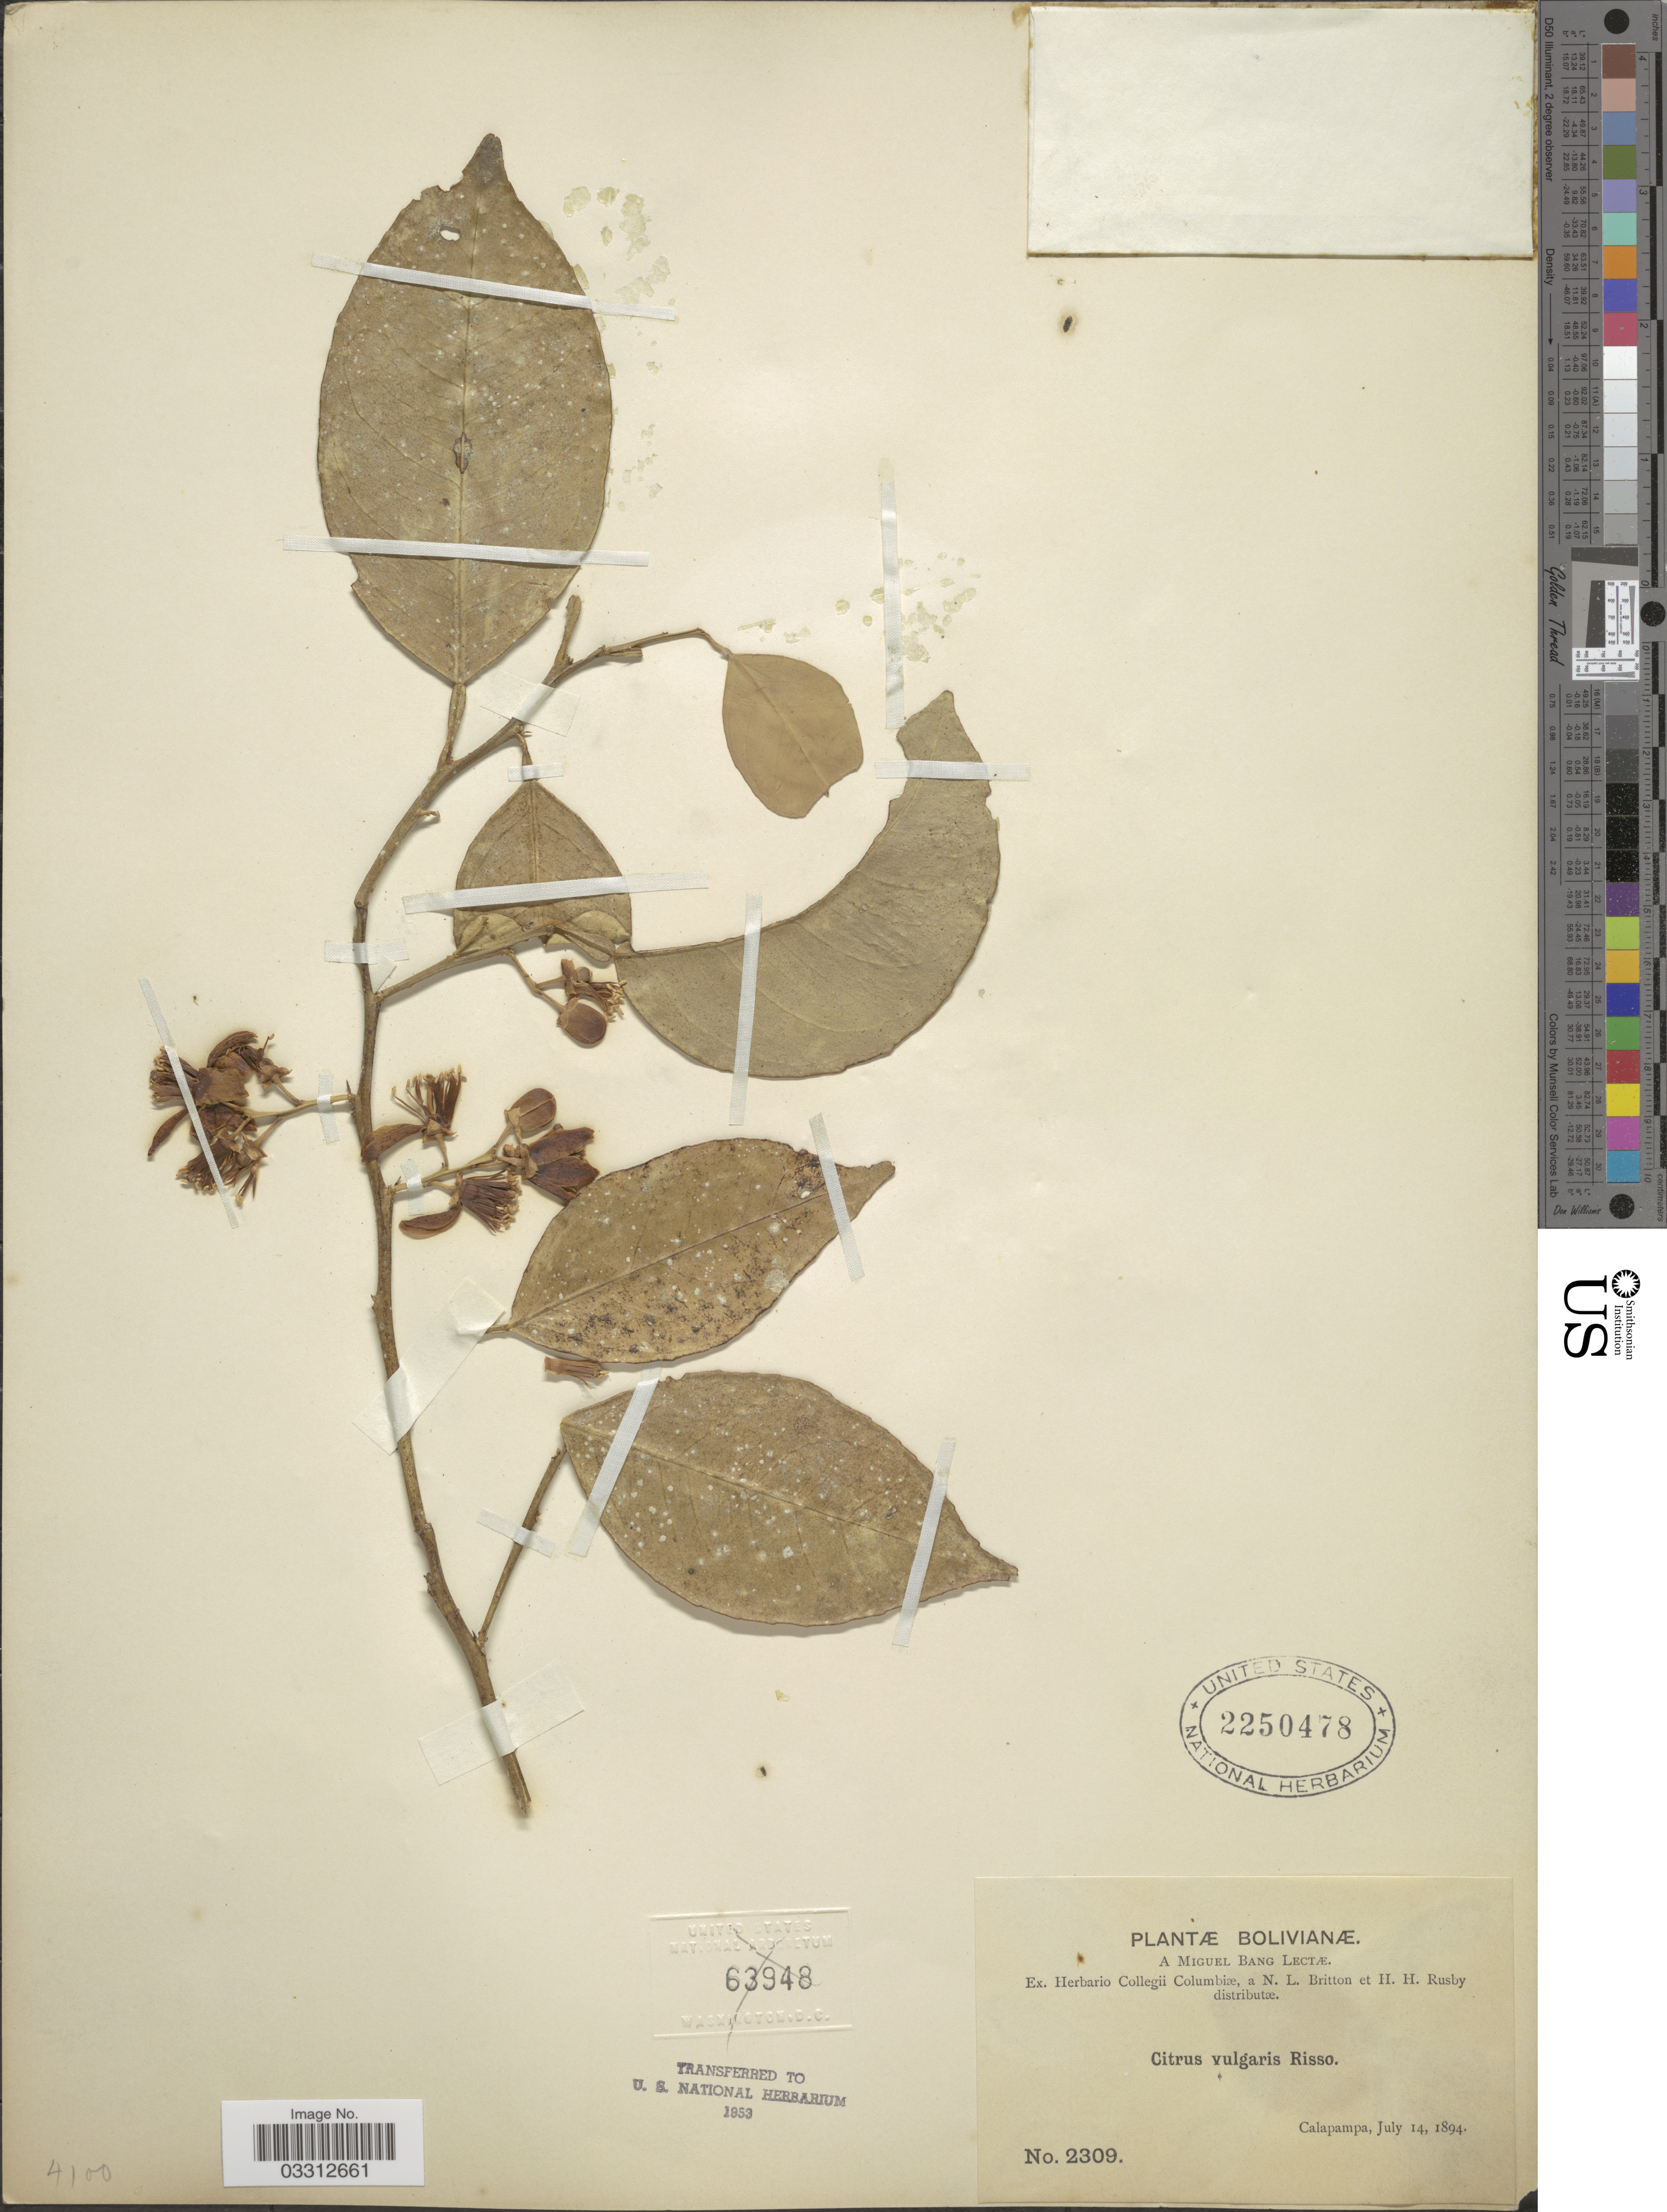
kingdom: Plantae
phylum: Tracheophyta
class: Magnoliopsida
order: Sapindales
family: Rutaceae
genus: Citrus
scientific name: Citrus vulgaris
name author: Risso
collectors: M. Bang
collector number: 2309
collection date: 1894-07-14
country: Bolivia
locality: Calapampa.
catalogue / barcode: US 2250478